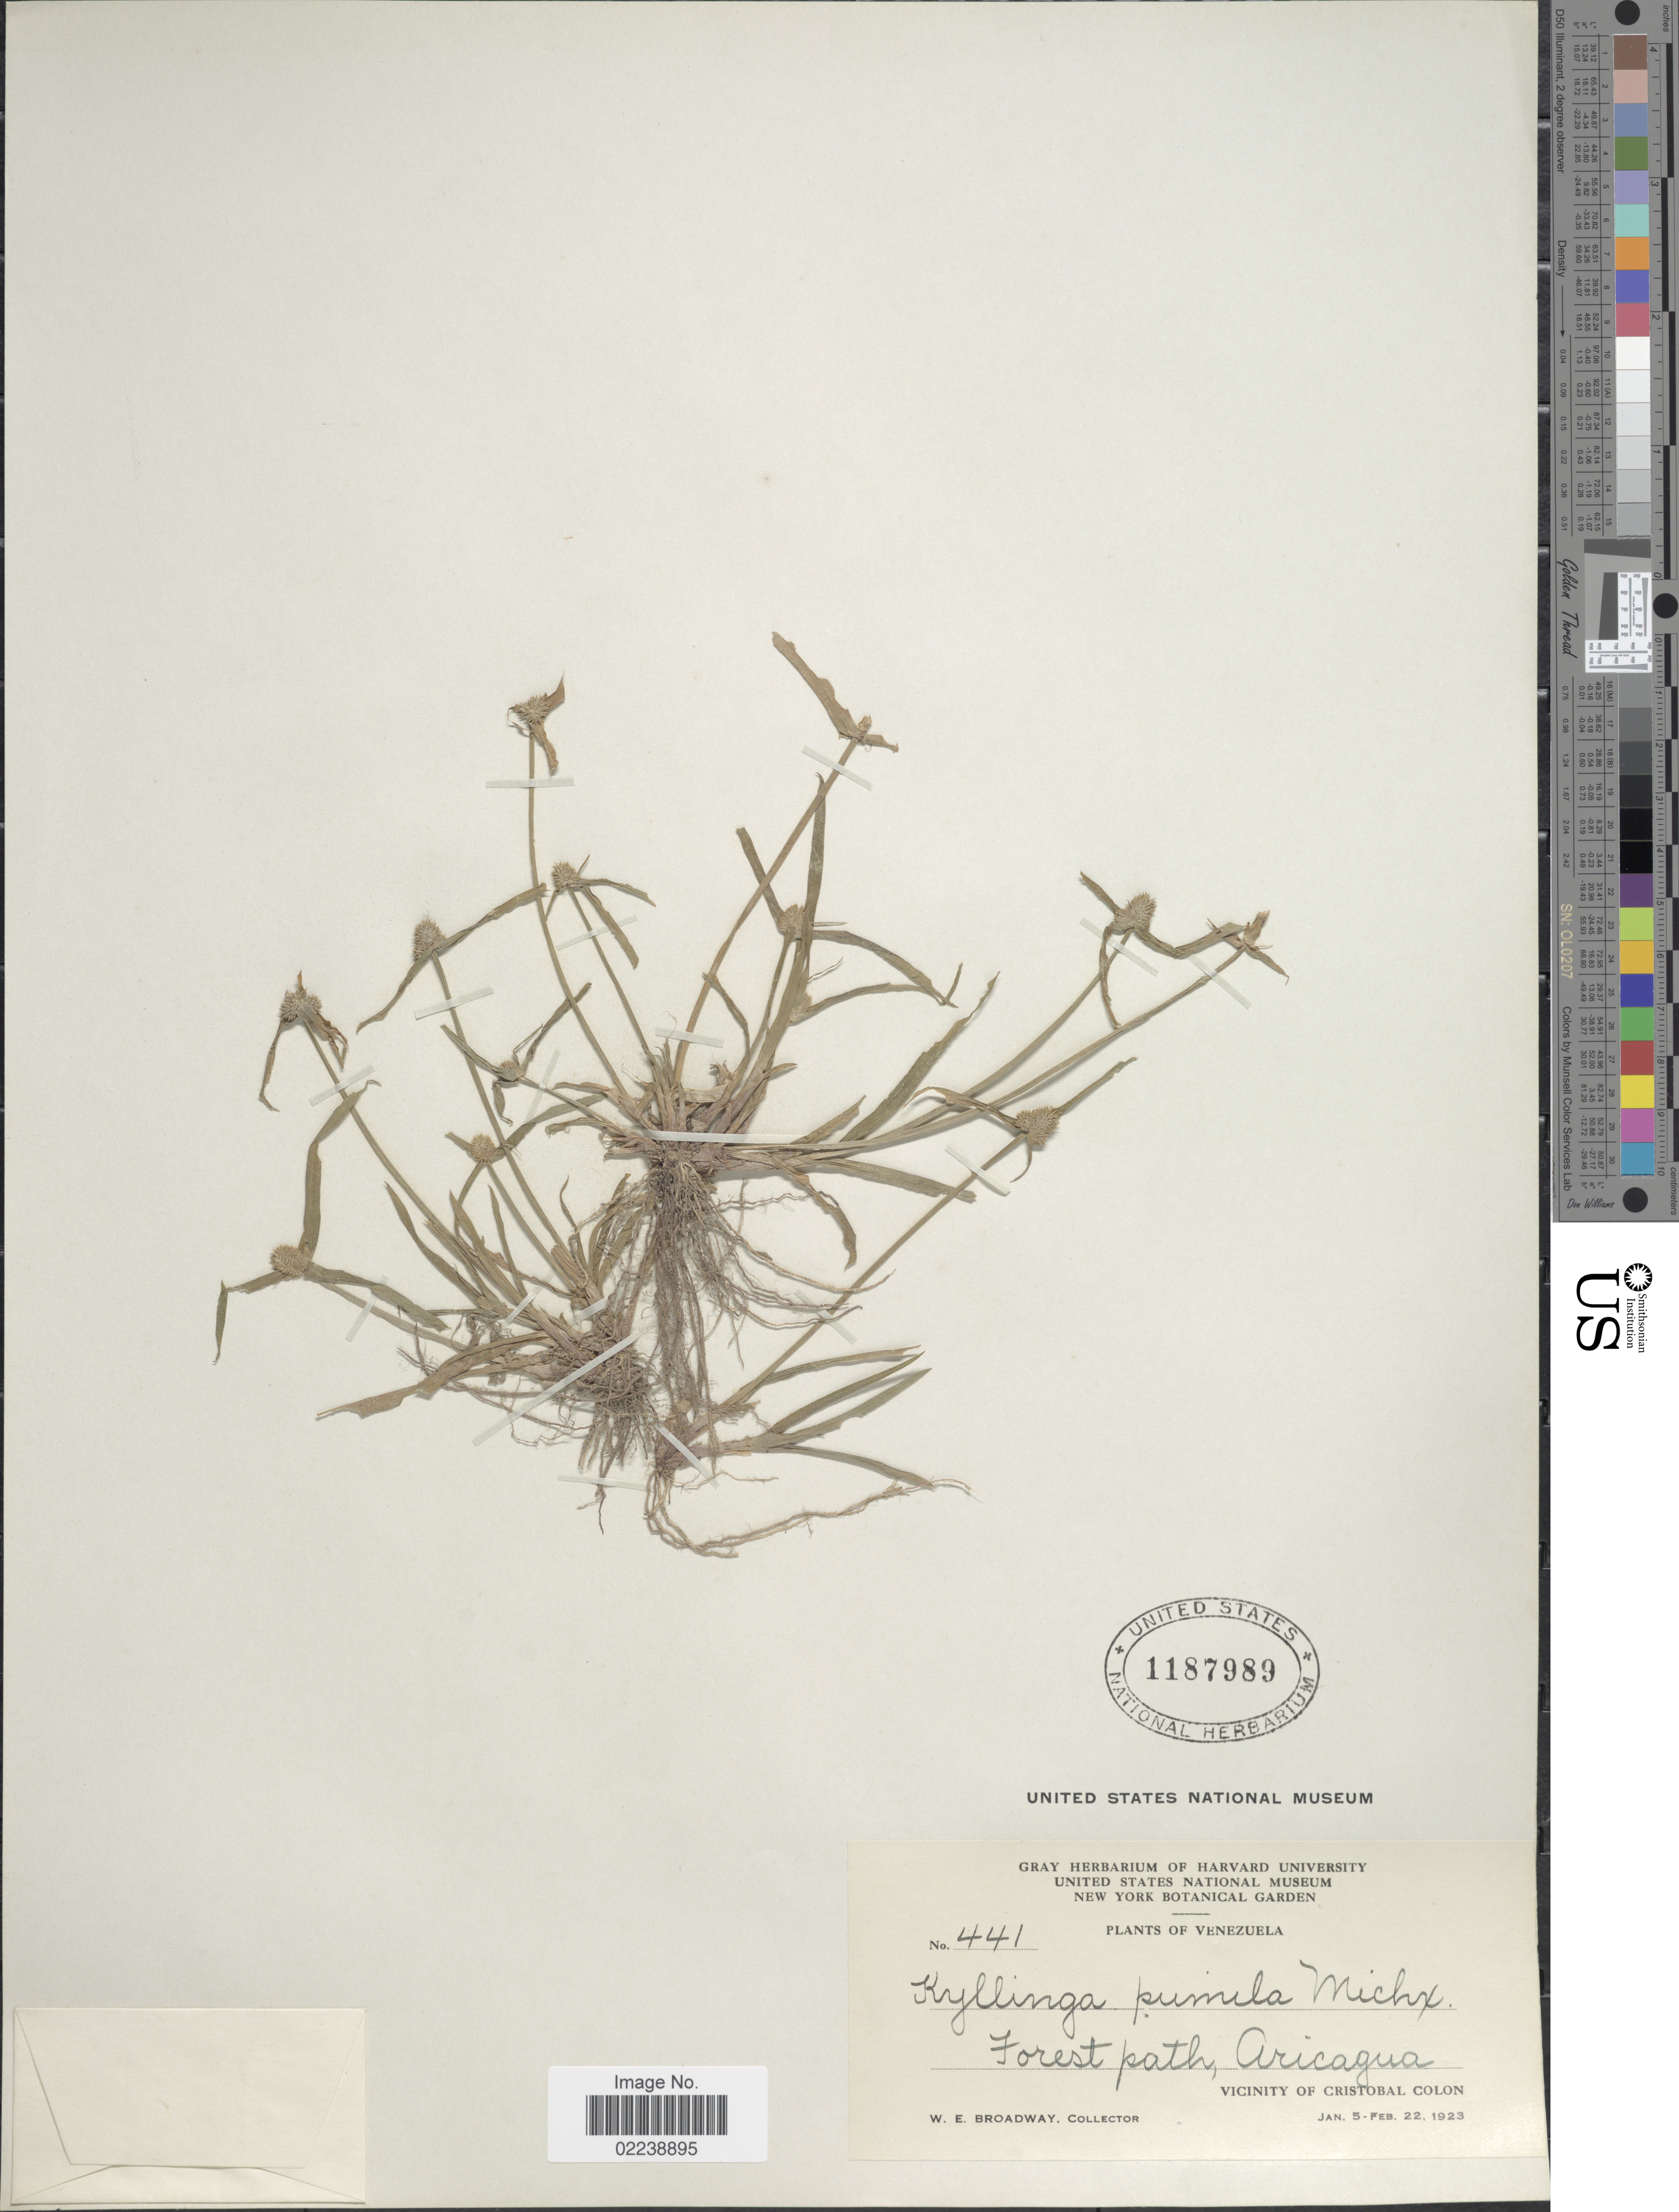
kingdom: Plantae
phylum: Tracheophyta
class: Liliopsida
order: Poales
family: Cyperaceae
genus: Cyperus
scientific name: Cyperus hortensis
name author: (Salzm. ex Steud.) Dorr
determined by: Strong, Mark T., (BOT), Smithsonian Institution - National Museum of Natural History (UNITED STATES)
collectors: W. E. Broadway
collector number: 441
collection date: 1923-01-05/1923-02-22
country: Venezuela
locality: Forest path, Aricagua, Vicinity of Cristobal, Colon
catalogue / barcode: US 1187989